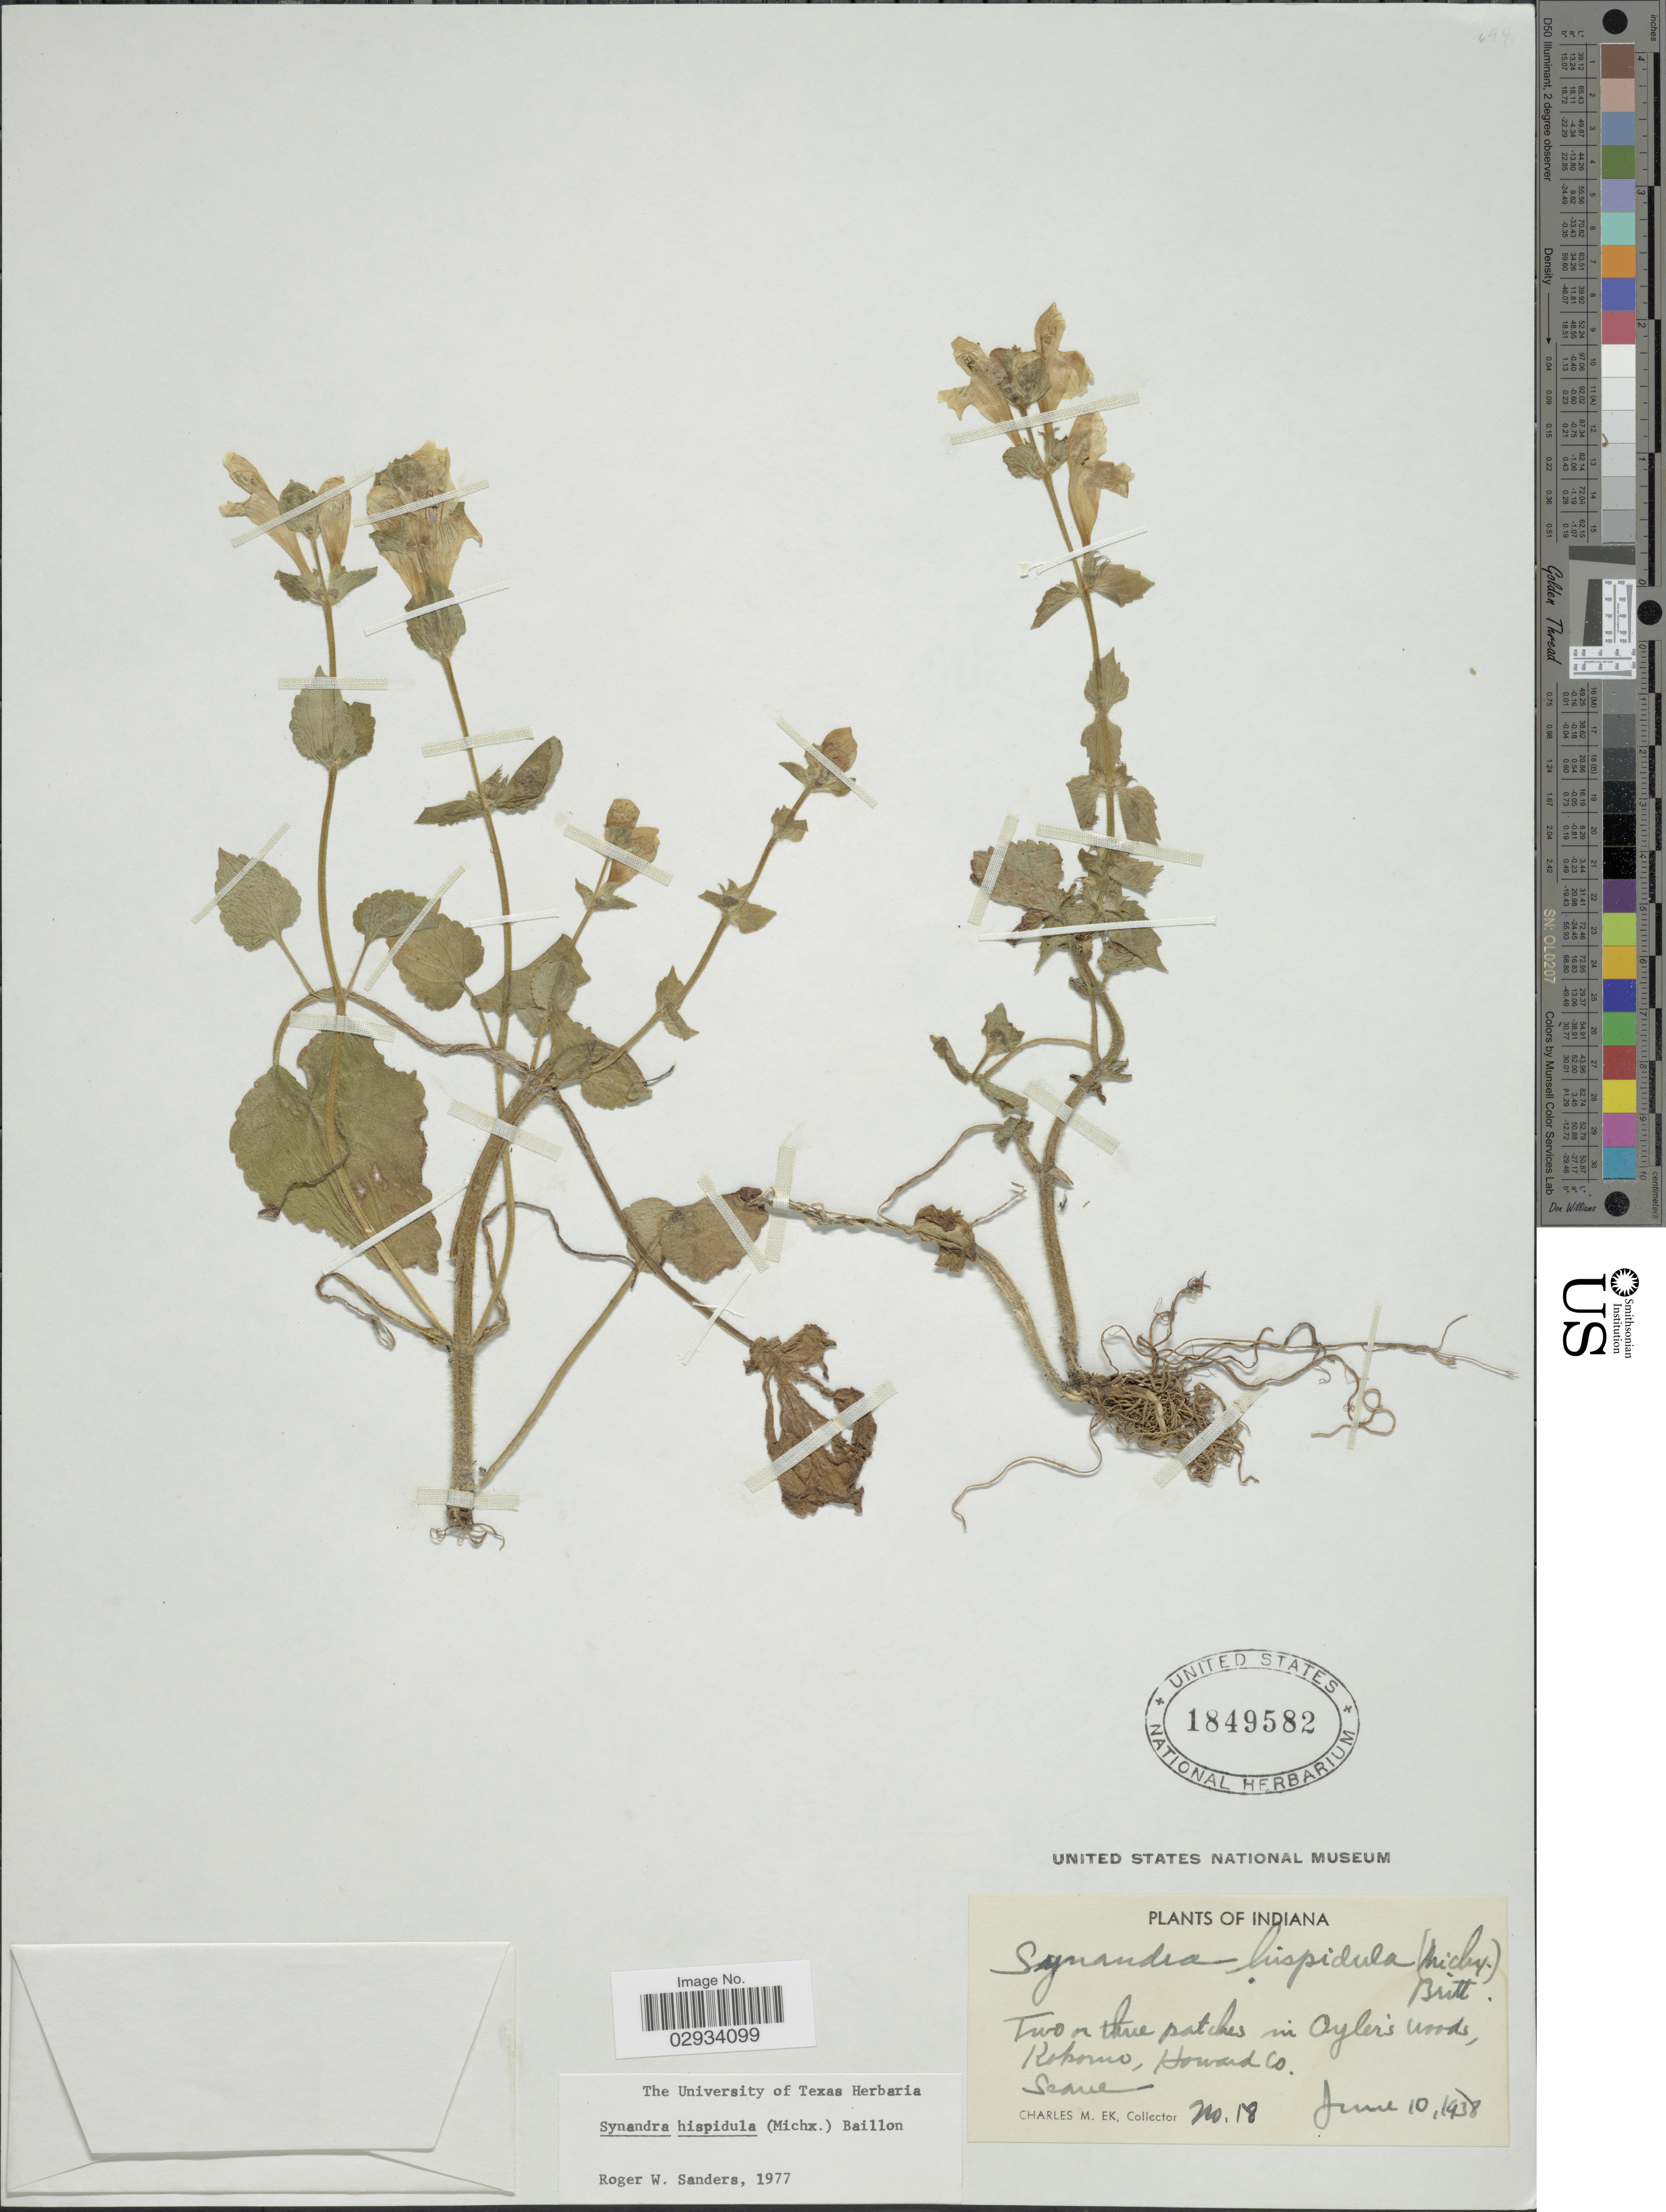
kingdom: Plantae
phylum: Tracheophyta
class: Magnoliopsida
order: Lamiales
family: Lamiaceae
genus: Synandra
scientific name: Synandra hispidula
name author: (Michx.) Baill.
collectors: C. Ek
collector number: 18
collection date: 1938-06-10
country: United States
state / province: Indiana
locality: Oyler's Woods, Kokomo, Howard Co.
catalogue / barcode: US 1849582